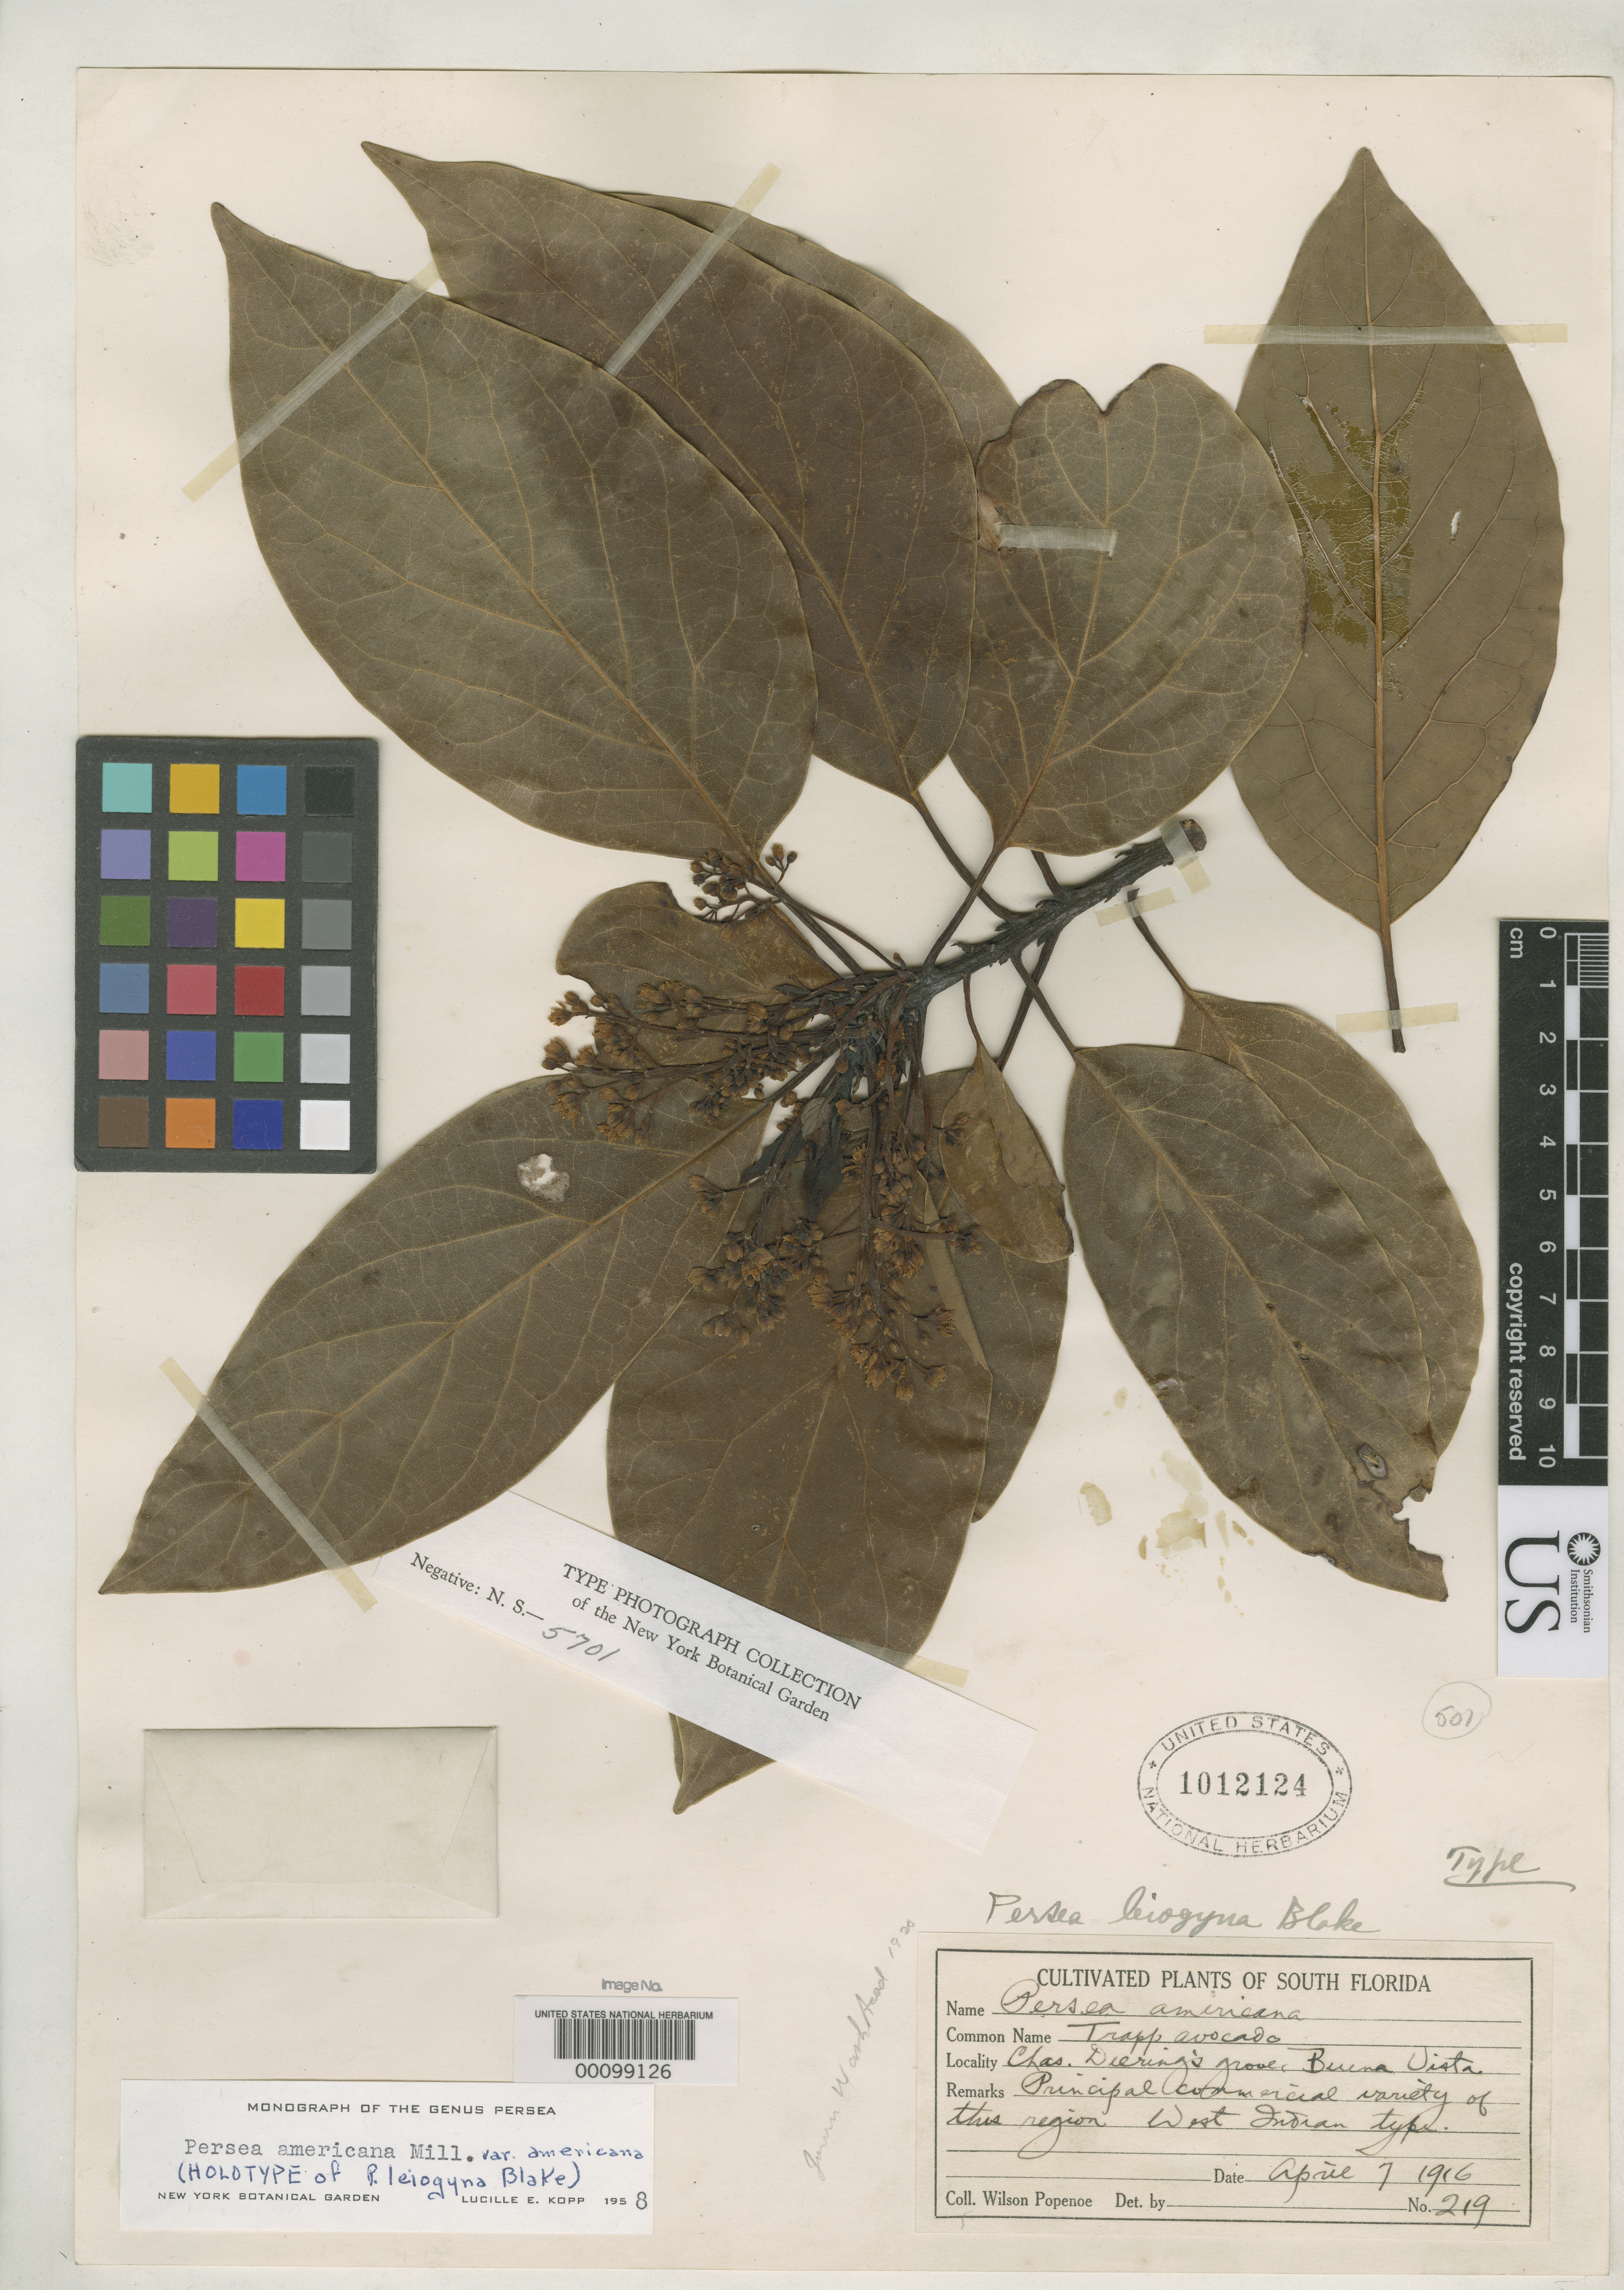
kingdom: Plantae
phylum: Tracheophyta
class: Magnoliopsida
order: Laurales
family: Lauraceae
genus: Persea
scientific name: Persea leiogyna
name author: S.F. Blake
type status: Holotype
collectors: W. Popenoe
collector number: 219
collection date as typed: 07 Apr 1916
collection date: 1916-04-07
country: United States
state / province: Florida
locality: Buena Vista, Charles Derring's Grove.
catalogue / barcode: US 1012124